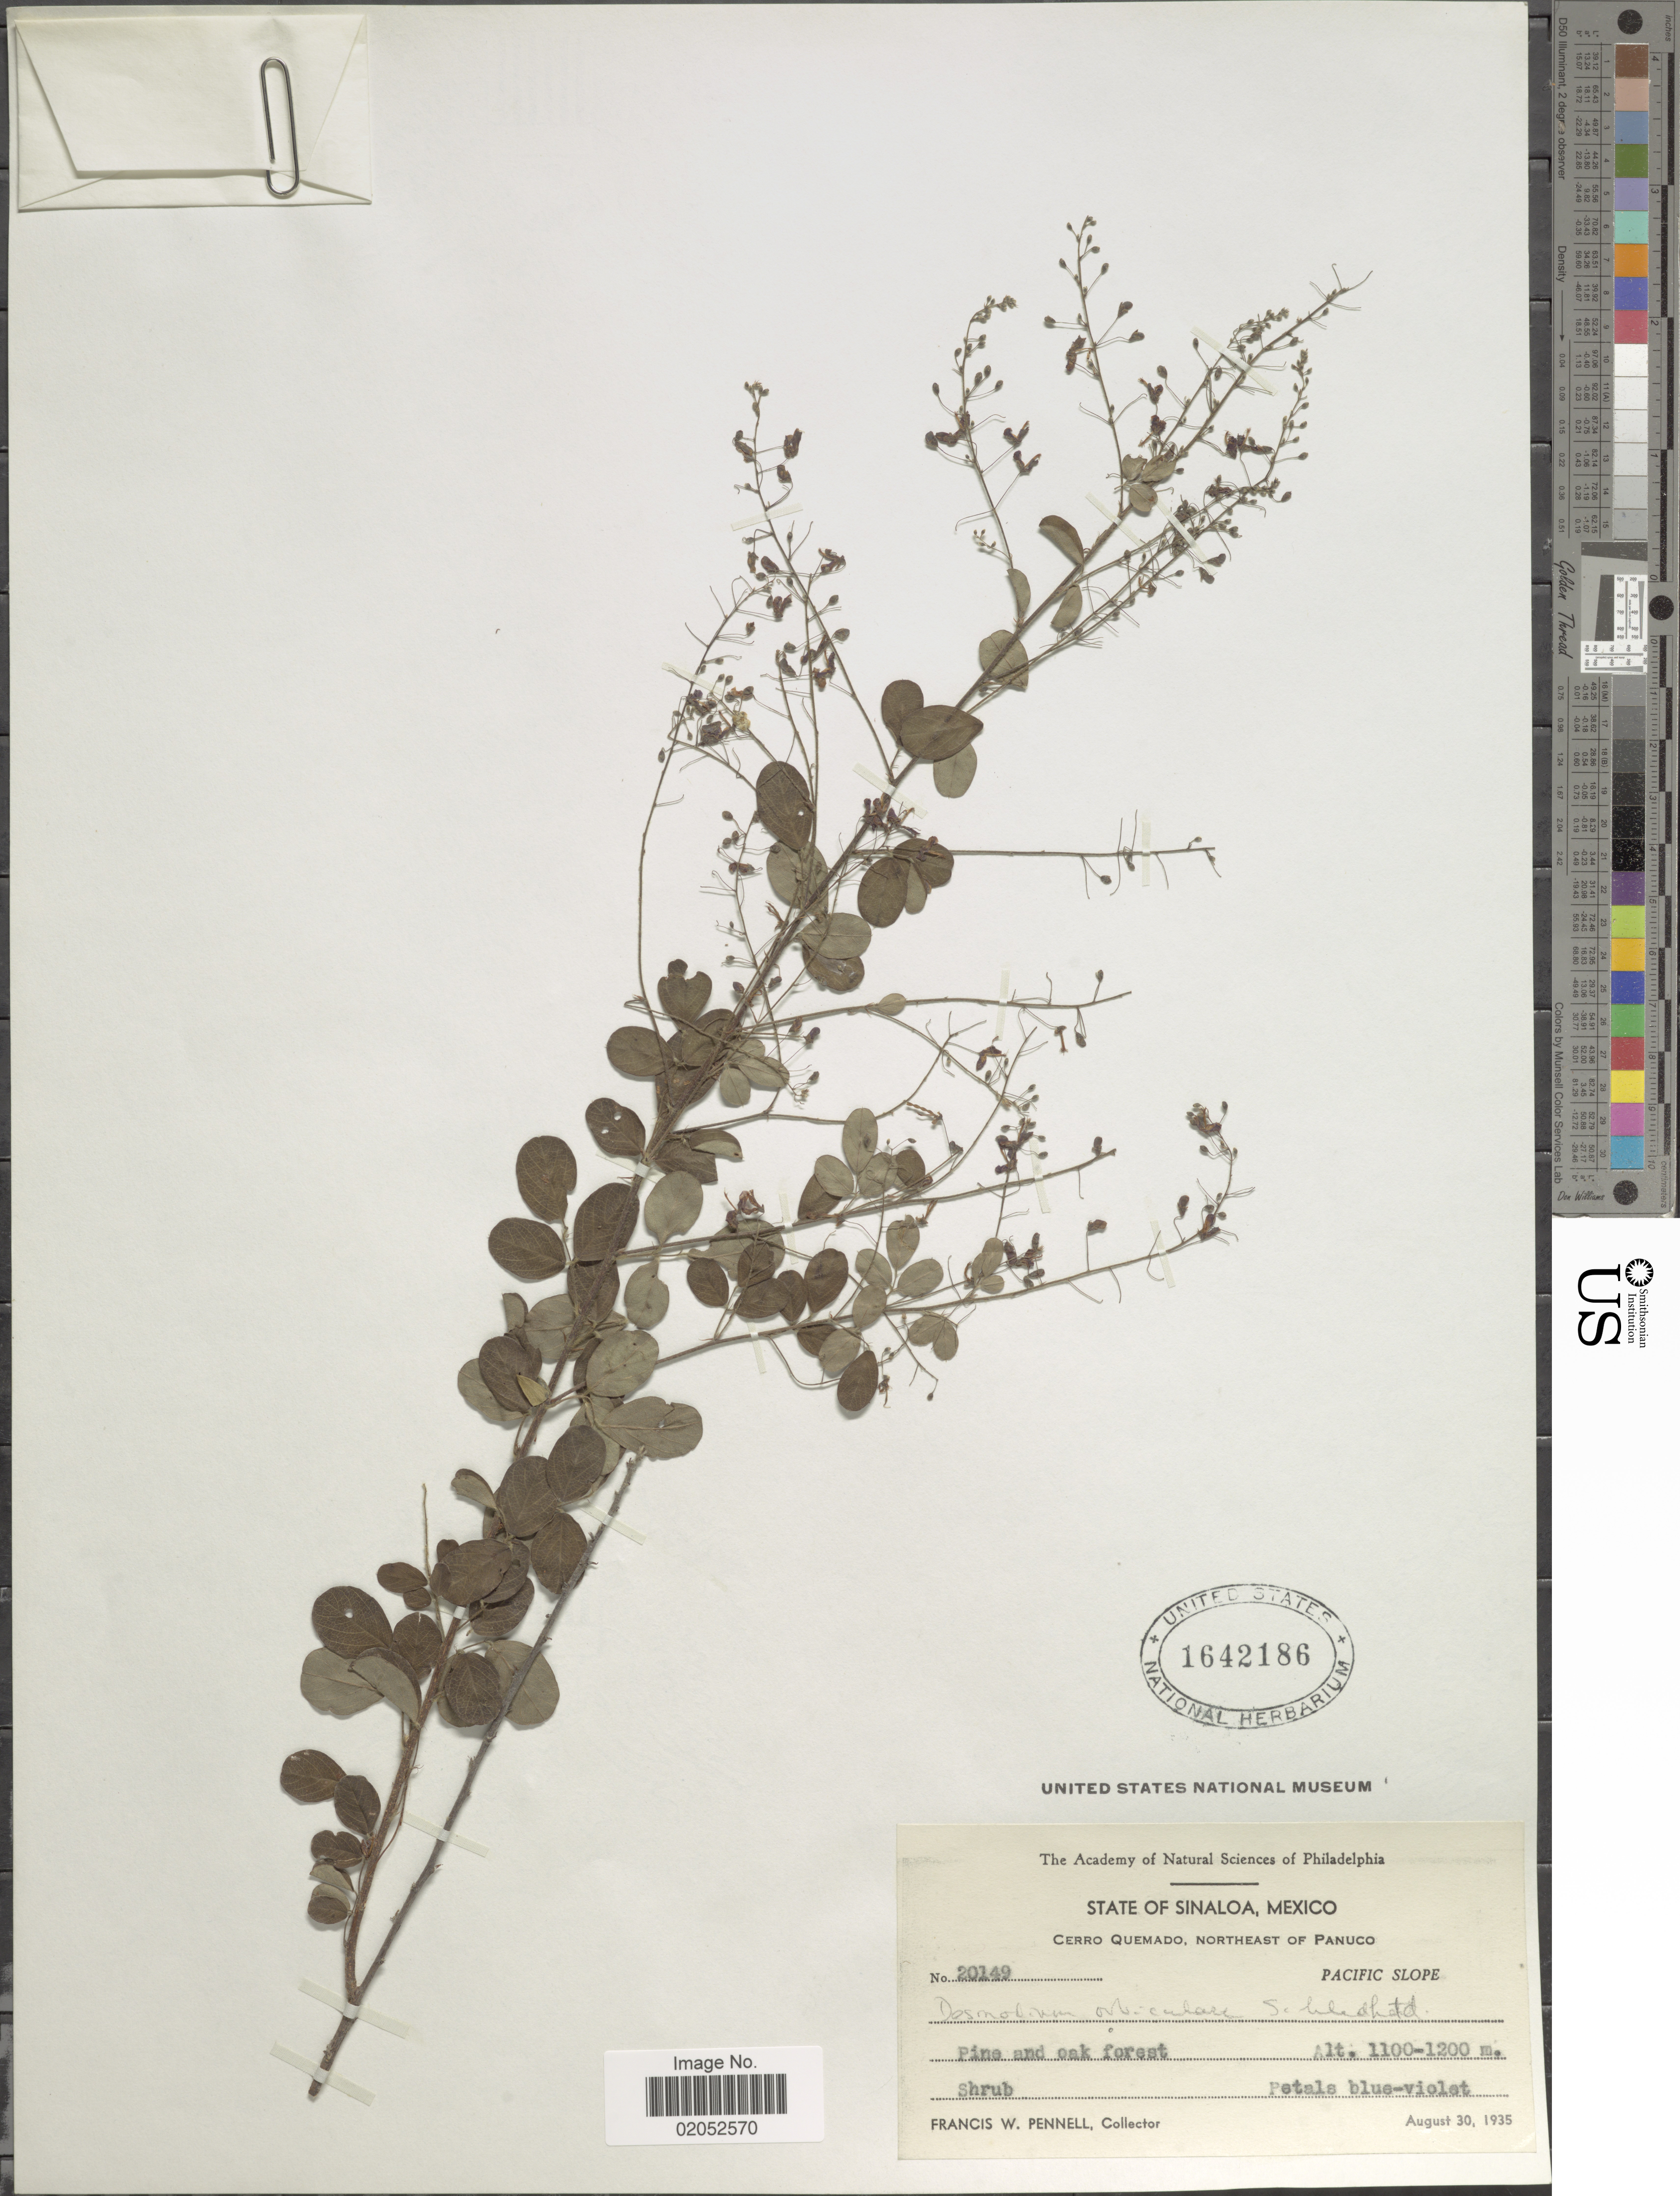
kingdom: Plantae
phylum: Tracheophyta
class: Magnoliopsida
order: Fabales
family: Fabaceae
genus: Desmodium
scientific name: Desmodium orbiculare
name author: Schltdl.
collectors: F. W. Pennell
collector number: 20149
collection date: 1935-08-30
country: Mexico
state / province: Sinaloa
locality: State of Sinaloa, Mexico, Pacific Slopem Cerro Quemado, Northearst of Panuco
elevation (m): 1100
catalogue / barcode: US 1642186